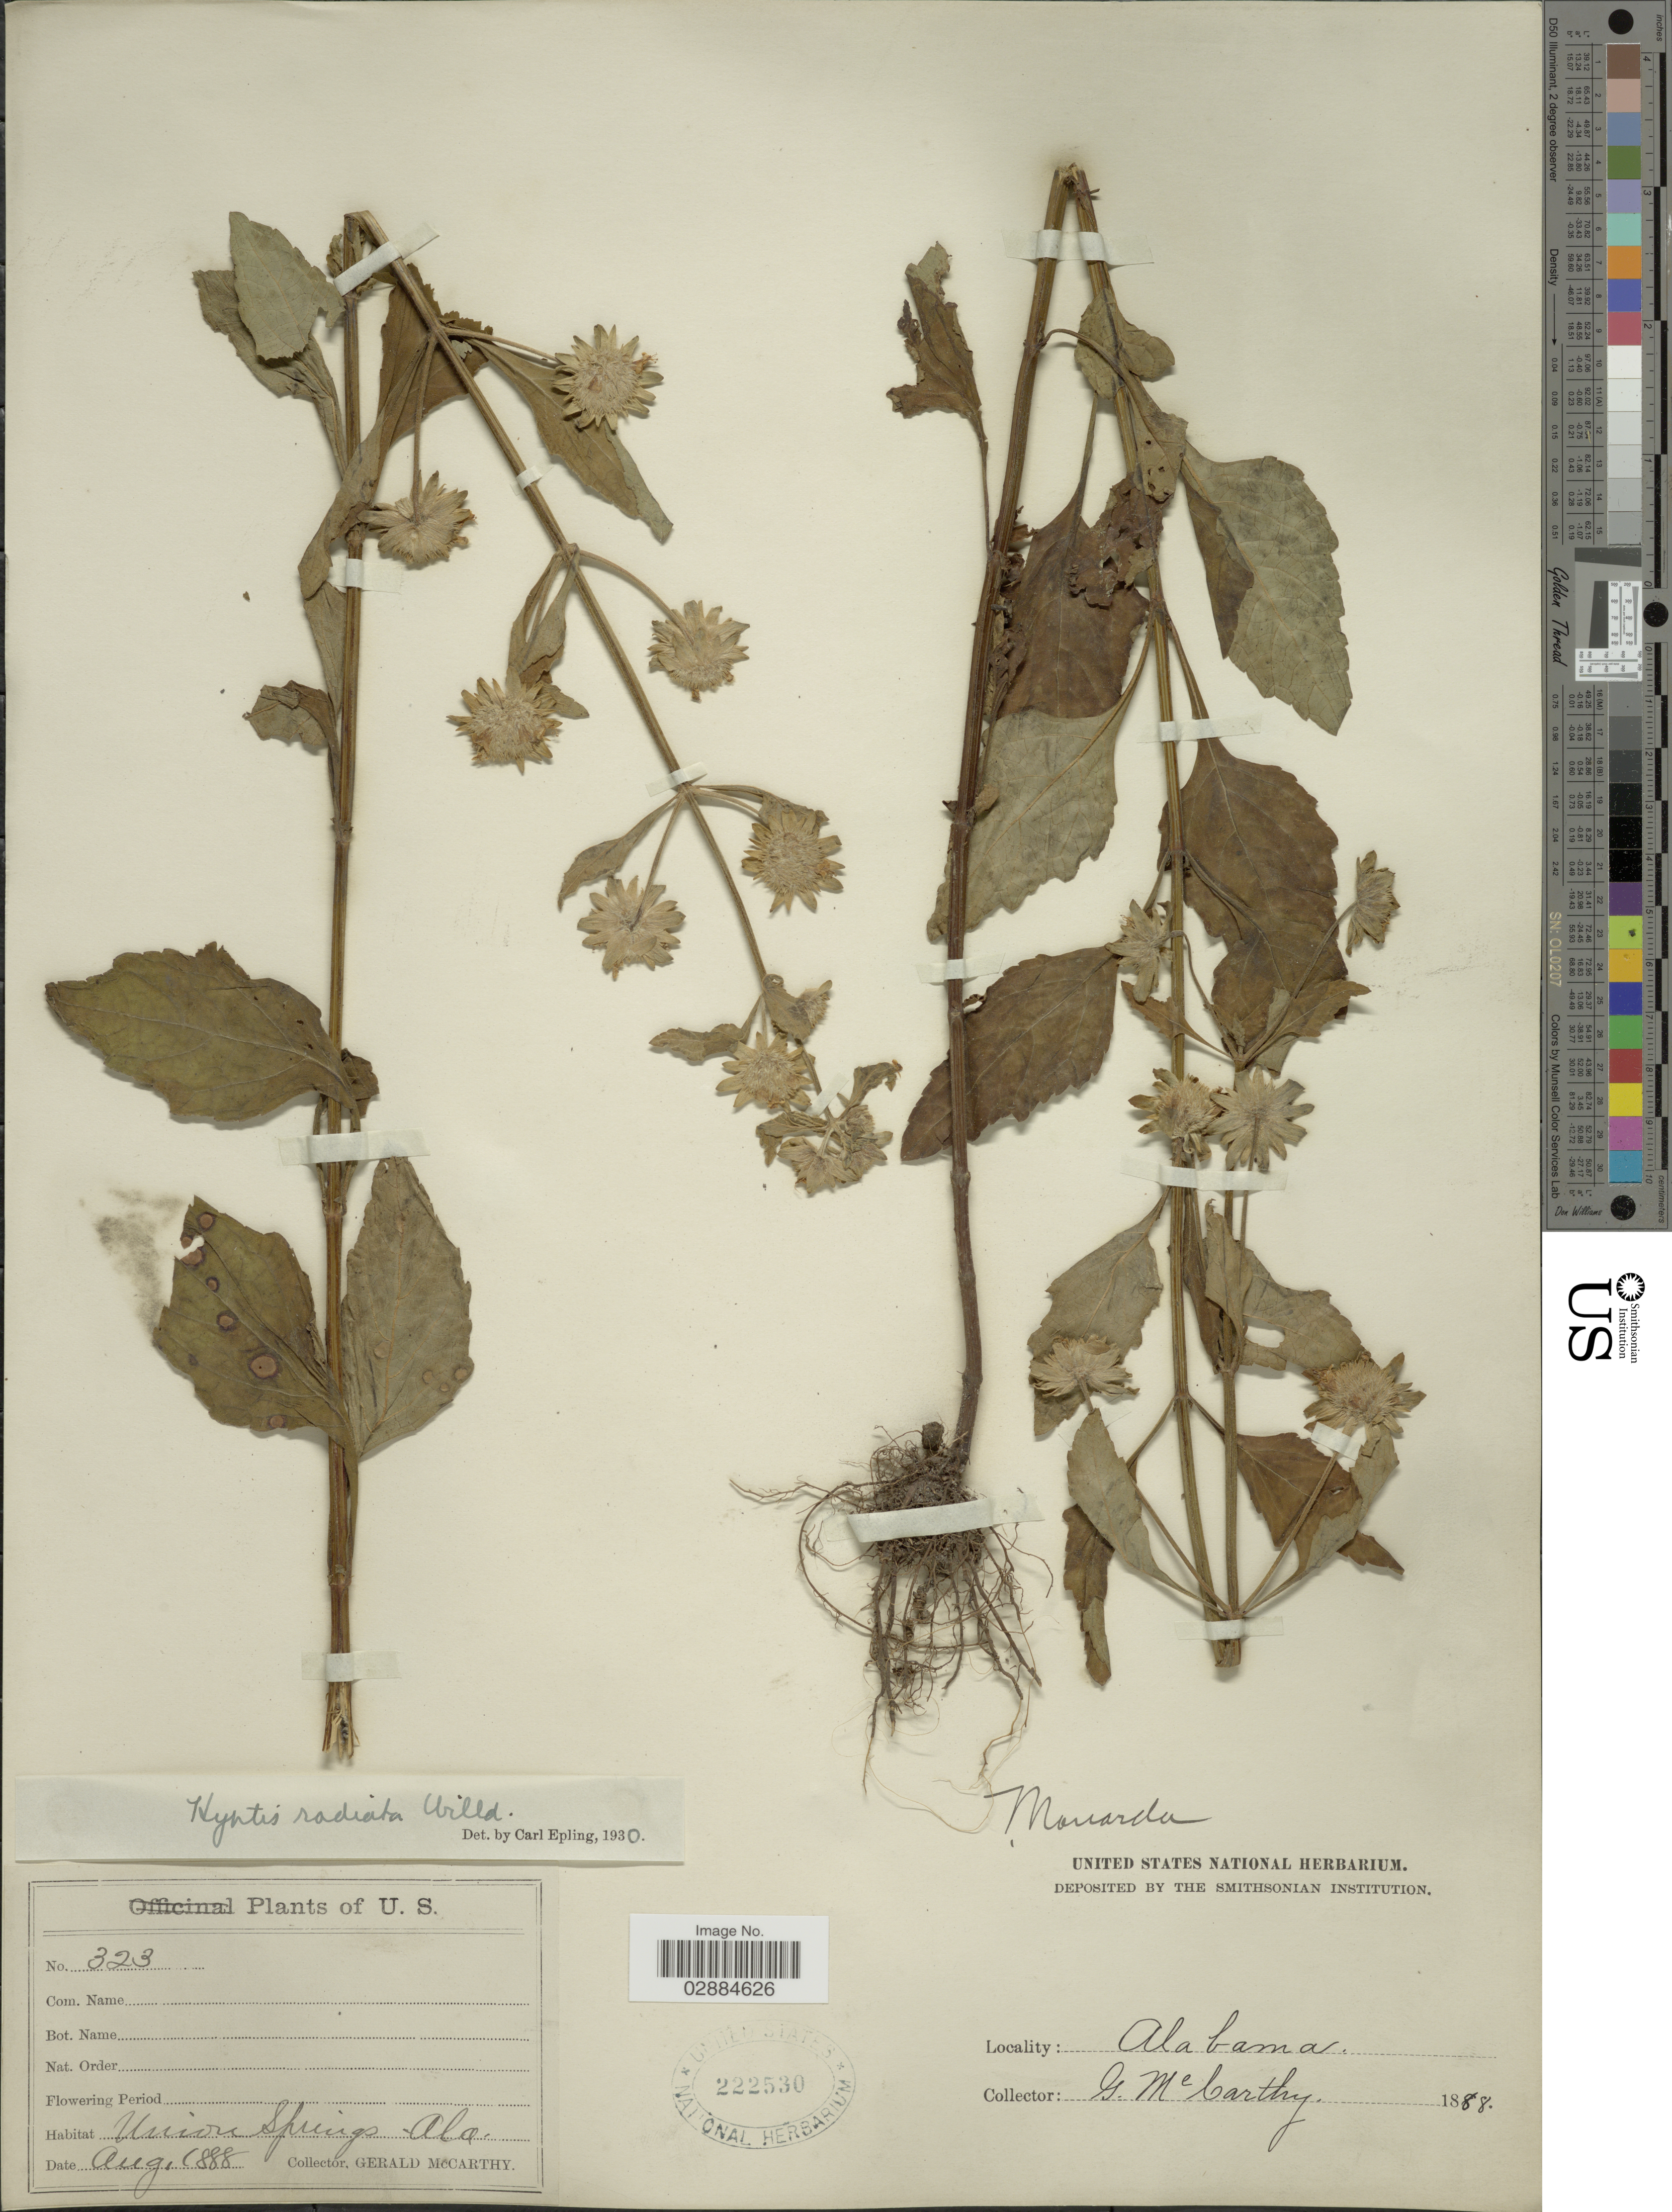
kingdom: Plantae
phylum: Tracheophyta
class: Magnoliopsida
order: Lamiales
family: Lamiaceae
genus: Hyptis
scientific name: Hyptis radiata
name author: Kunth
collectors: G. McCarthy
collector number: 323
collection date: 1888-08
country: United States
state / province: Alabama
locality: Union Springs.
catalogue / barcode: US 222530